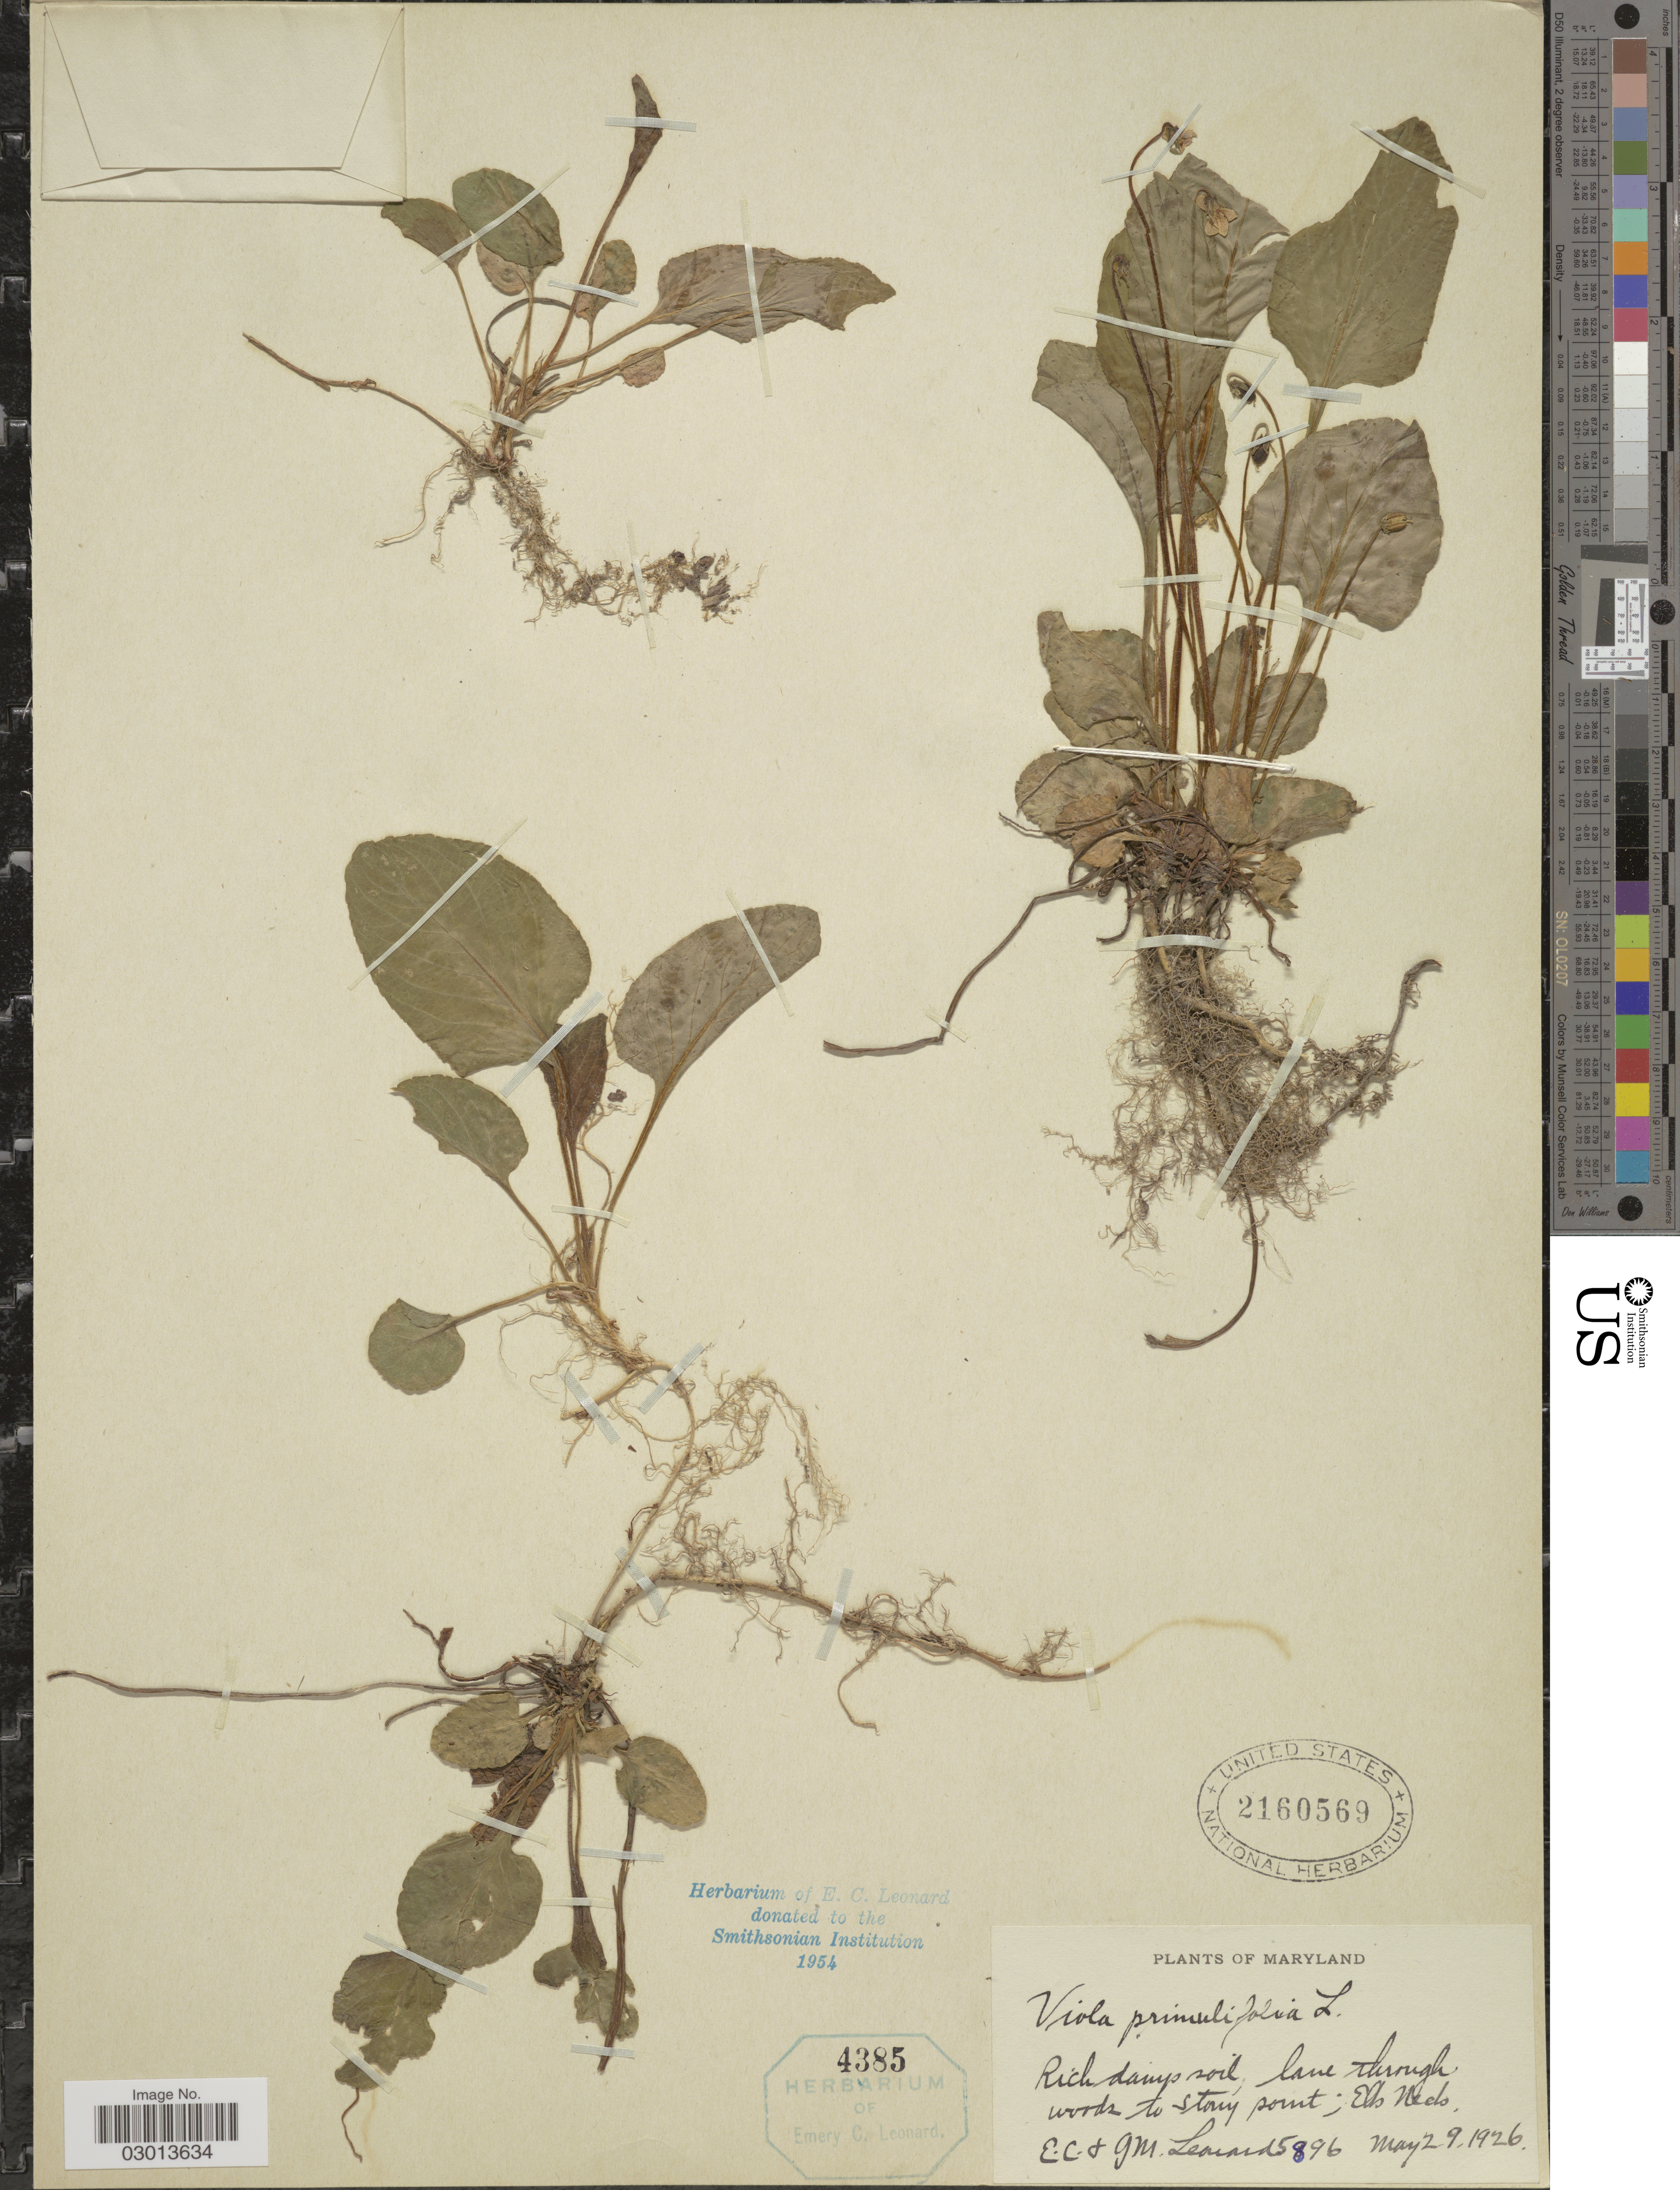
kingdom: Plantae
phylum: Tracheophyta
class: Magnoliopsida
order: Malpighiales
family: Violaceae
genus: Viola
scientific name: Viola primulifolia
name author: L.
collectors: E. C. Leonard & G. M. Leonard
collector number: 5896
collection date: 1926-05-29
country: United States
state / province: Maryland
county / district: Cecil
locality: Elk Neck.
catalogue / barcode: US 2160569